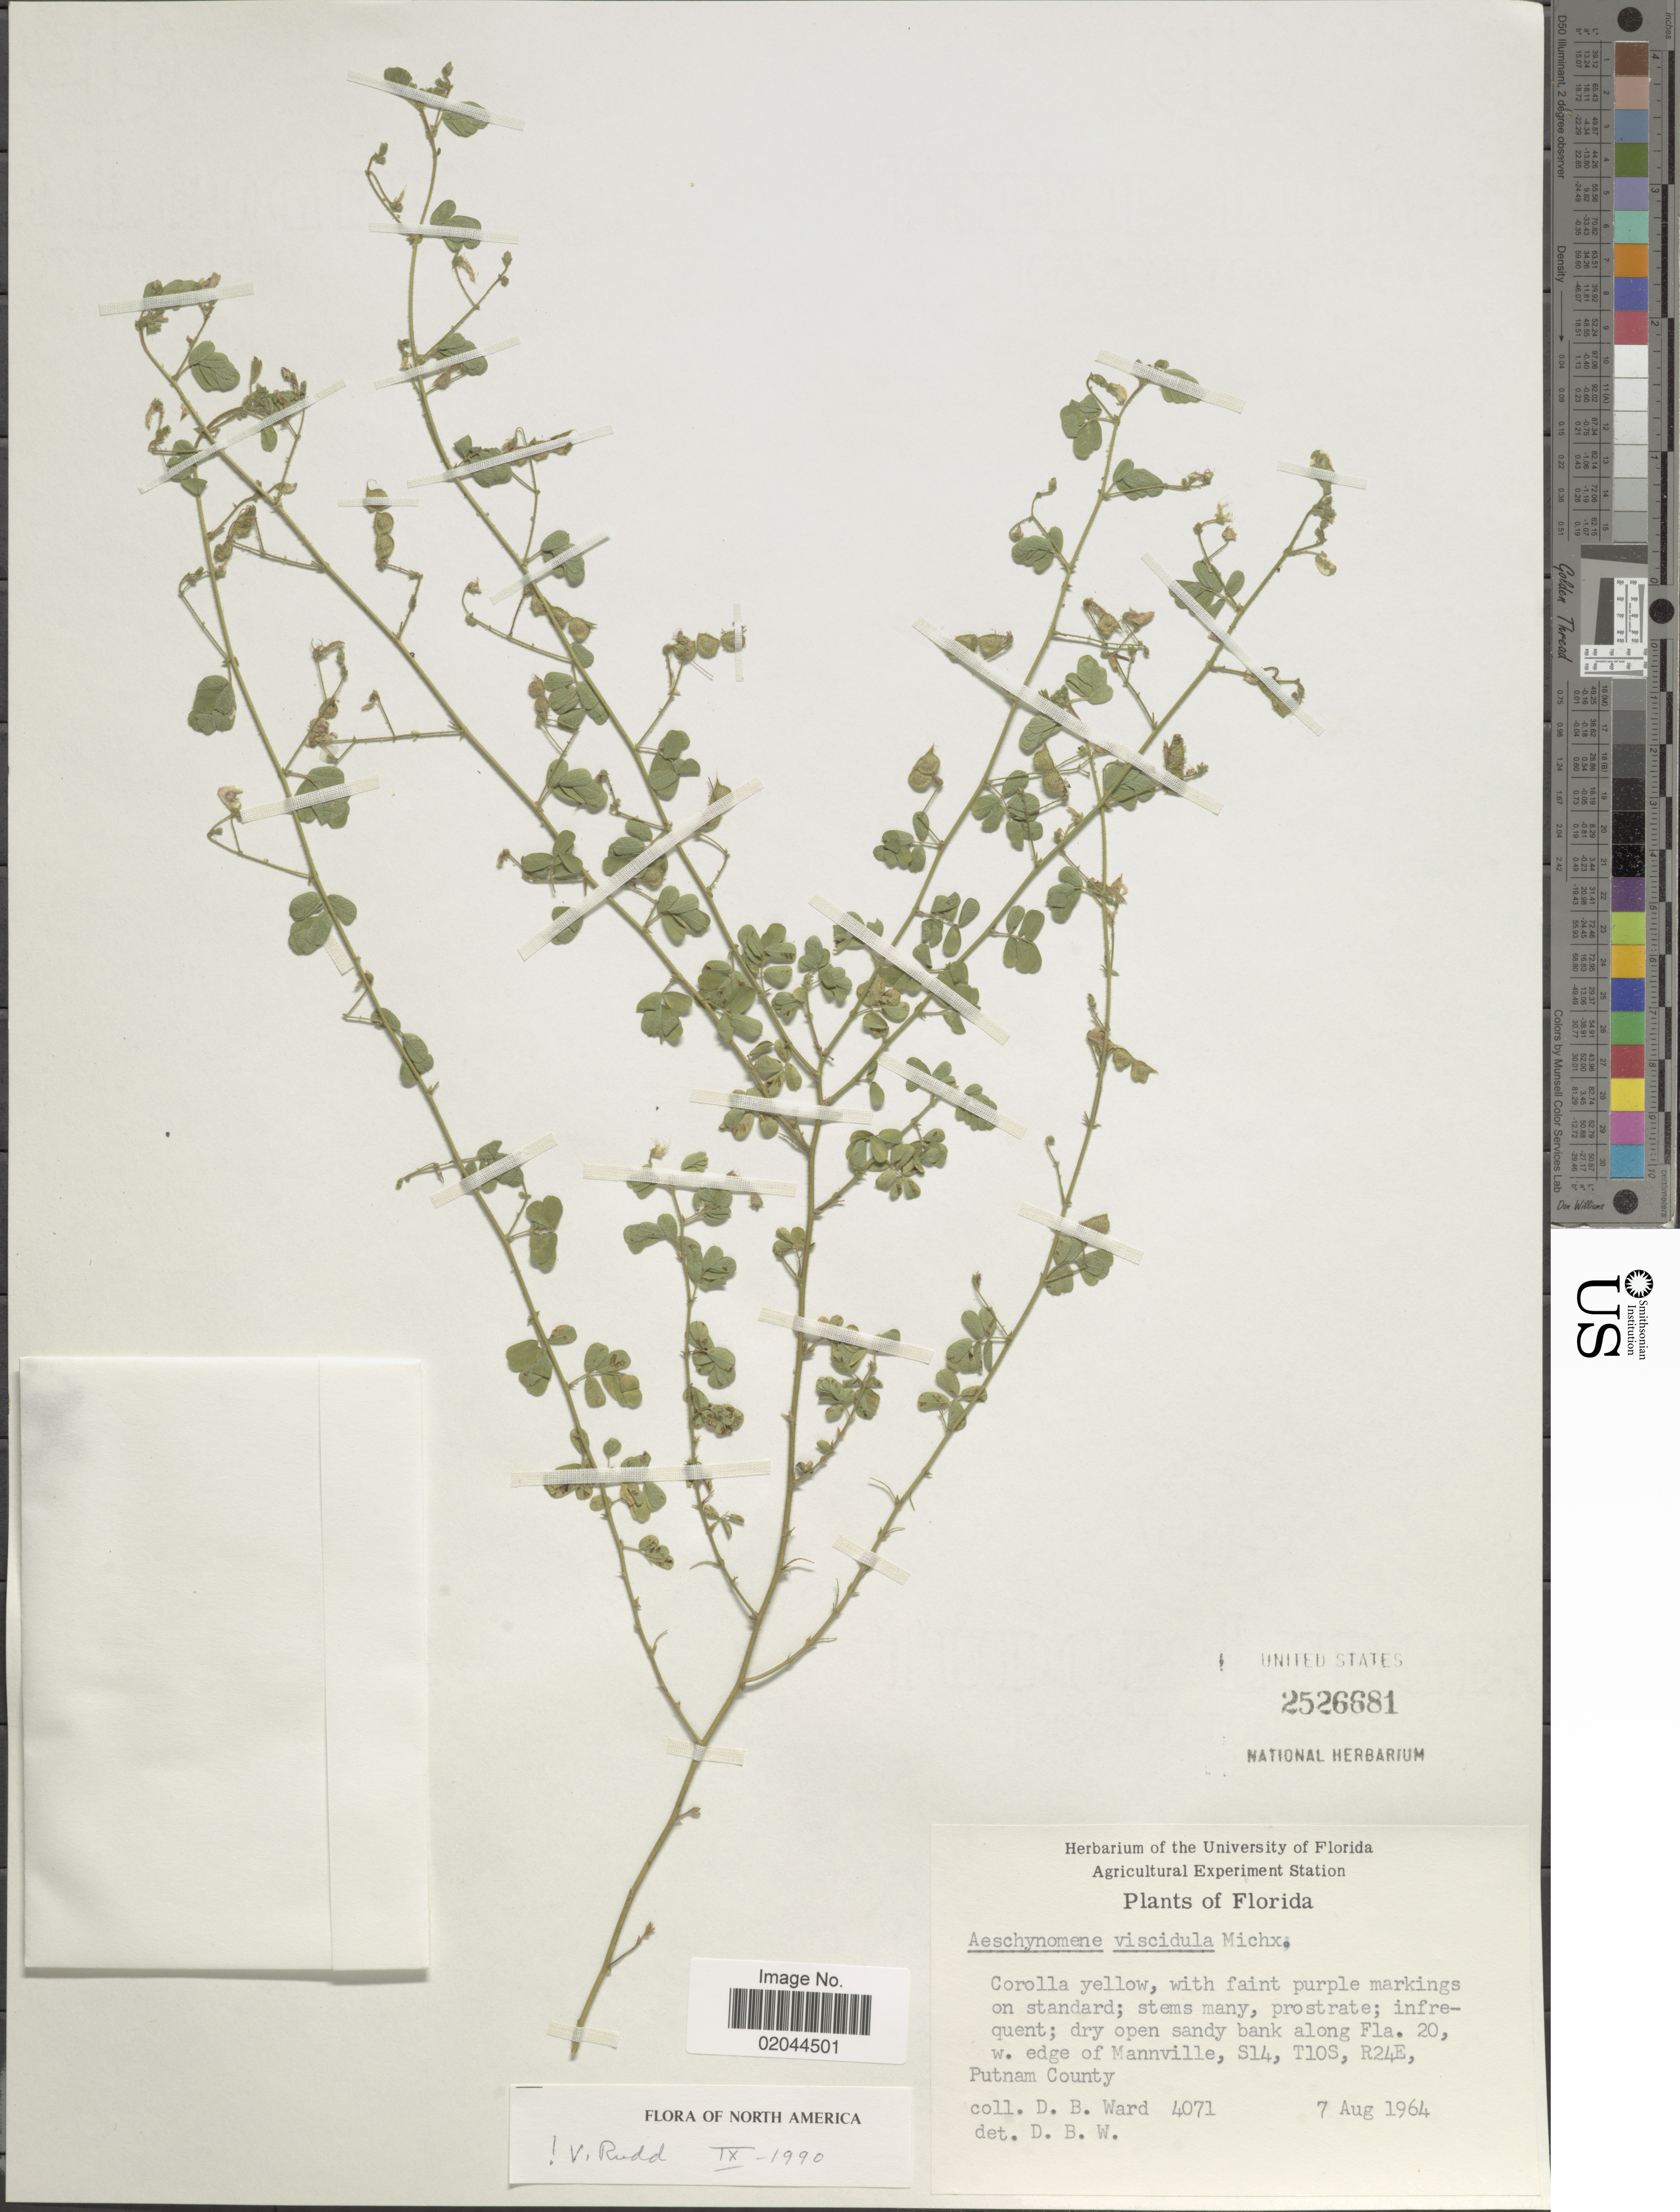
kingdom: Plantae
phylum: Tracheophyta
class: Magnoliopsida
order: Fabales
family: Fabaceae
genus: Aeschynomene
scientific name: Aeschynomene viscidula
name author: Michx.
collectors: D. B. Ward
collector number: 4071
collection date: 1964-08-07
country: United States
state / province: Florida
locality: Dry open sandy bank along Fla. 20, w. edge of Mannville, S14, T10S, R24E, Putnam County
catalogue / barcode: US 2526681